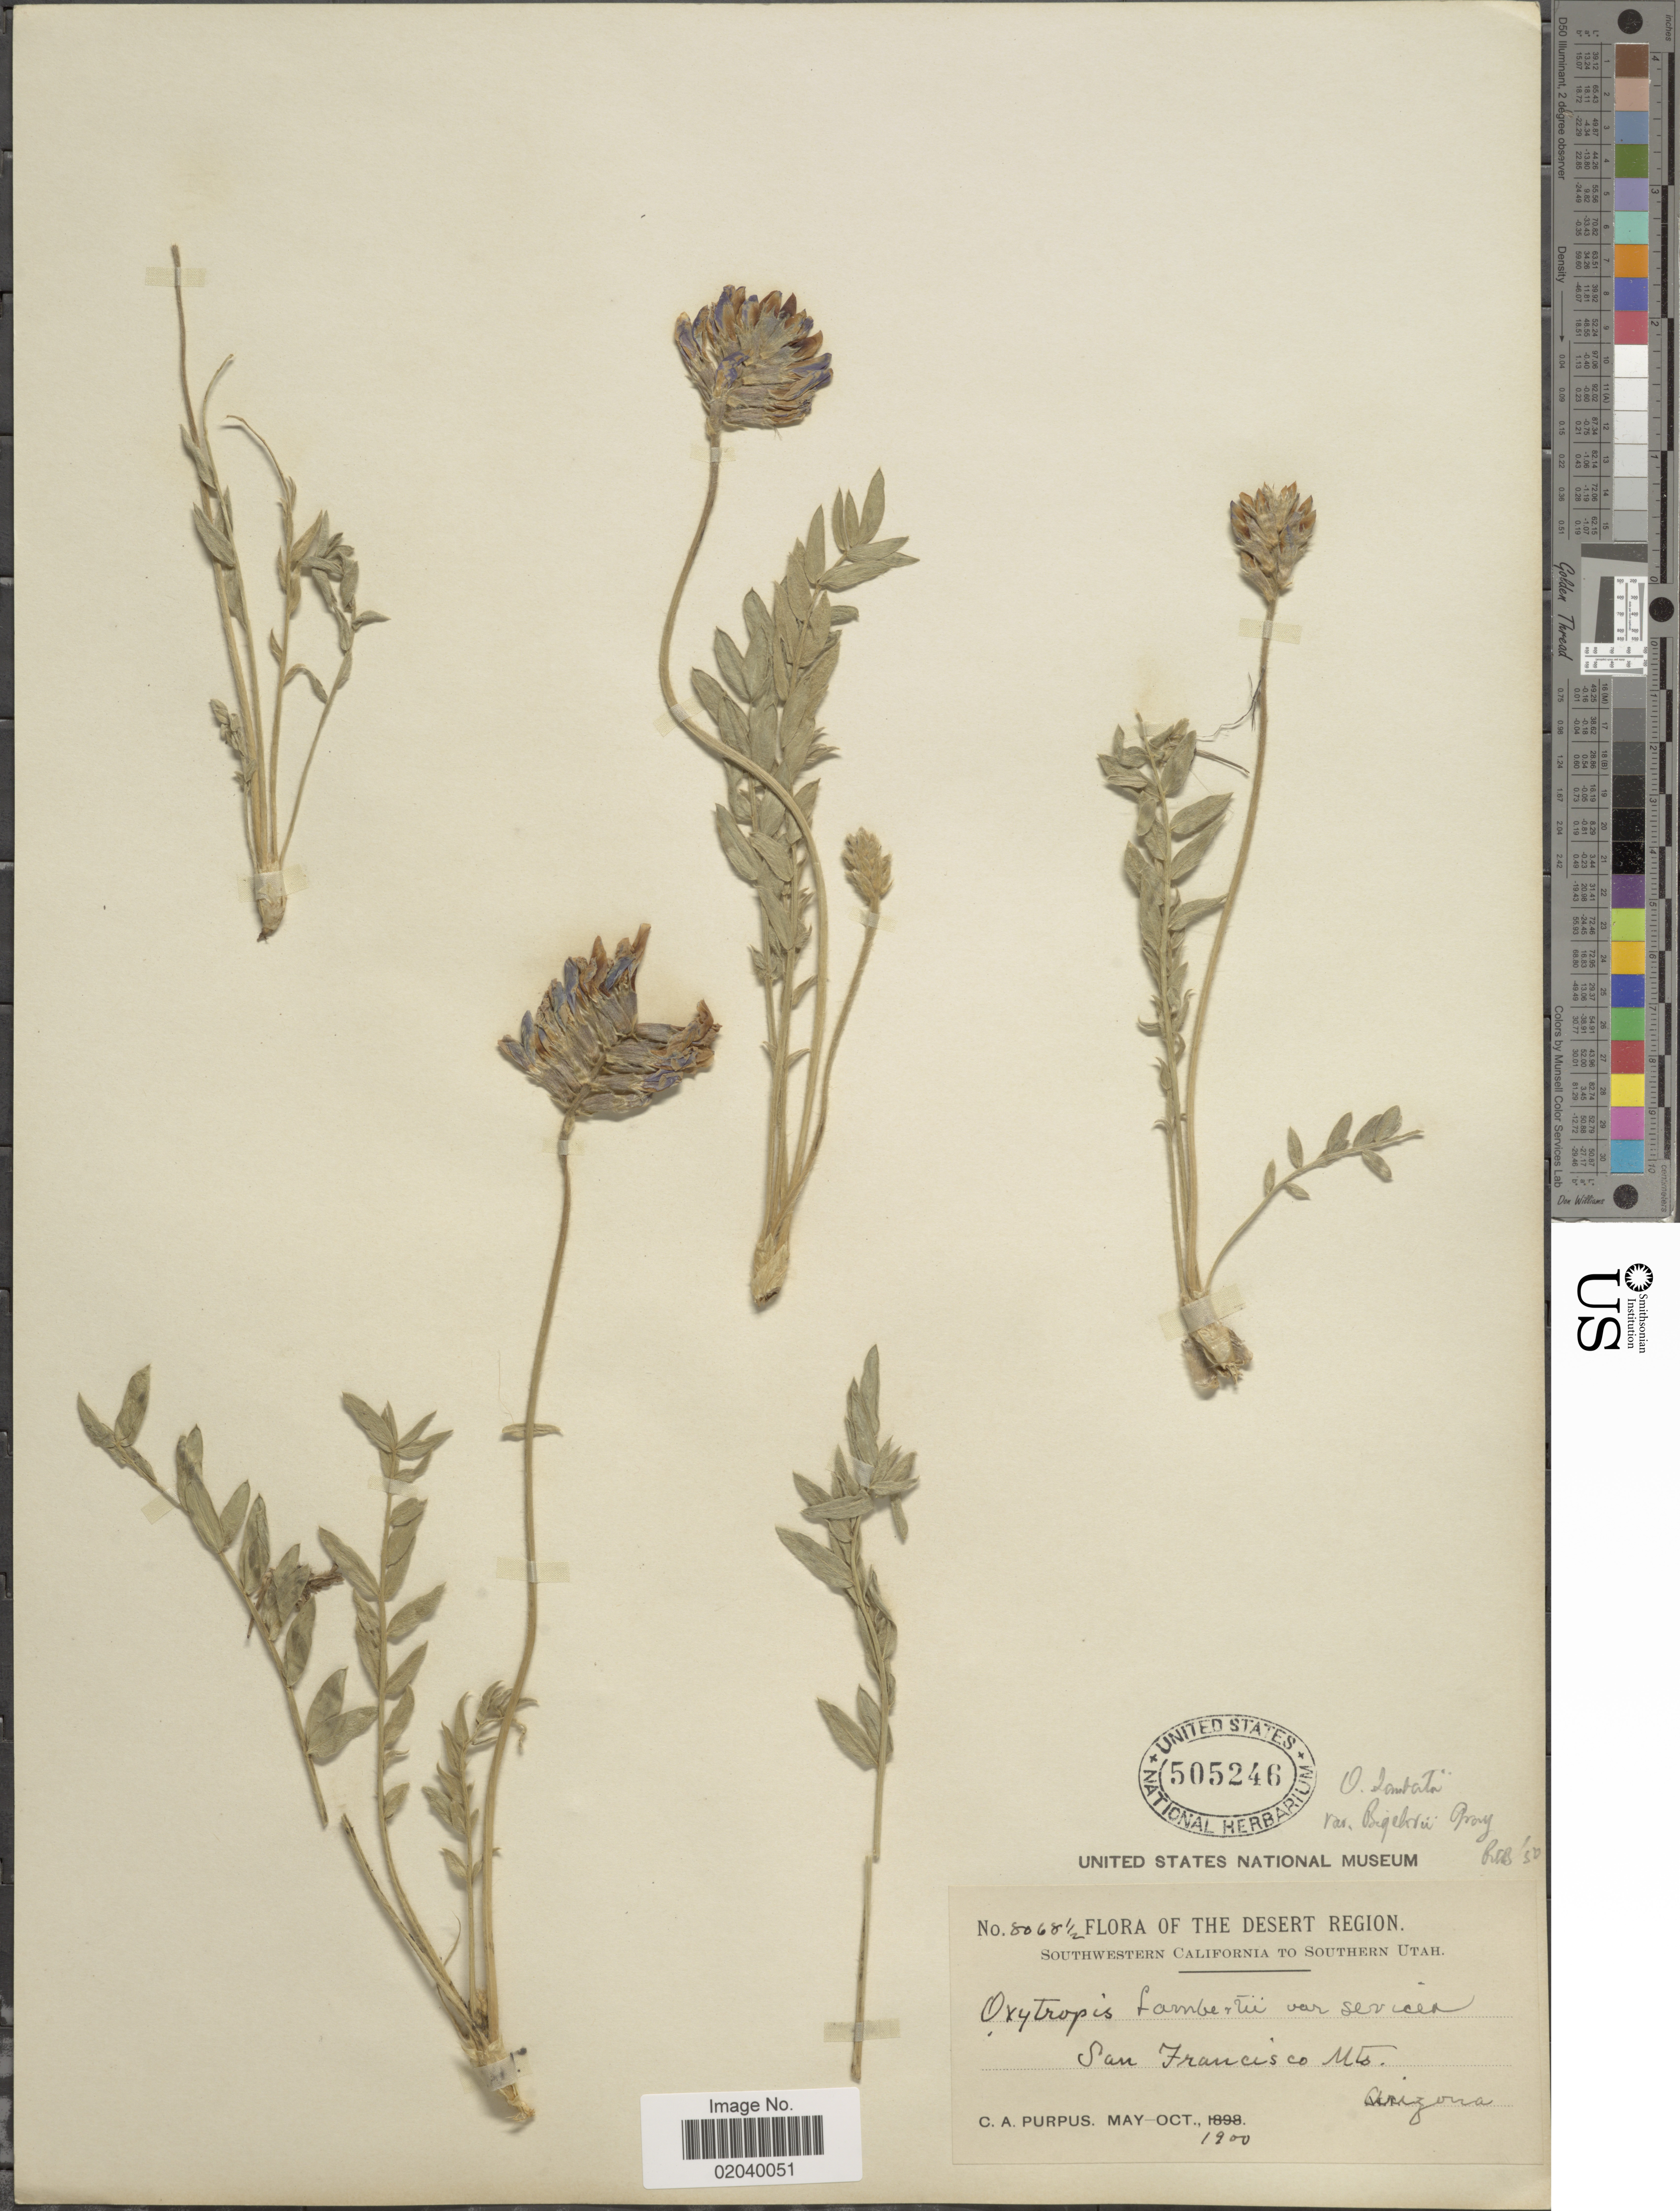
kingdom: Plantae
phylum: Tracheophyta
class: Magnoliopsida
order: Fabales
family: Fabaceae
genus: Oxytropis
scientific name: Oxytropis lambertii var. bigelovii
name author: A. Gray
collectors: C. A. Purpus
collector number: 8068½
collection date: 1900-05/1900-10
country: United States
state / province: Arizona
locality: The Desert Region, Southwestern California to Southern Utah, San Francisco Mts.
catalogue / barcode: US 505246